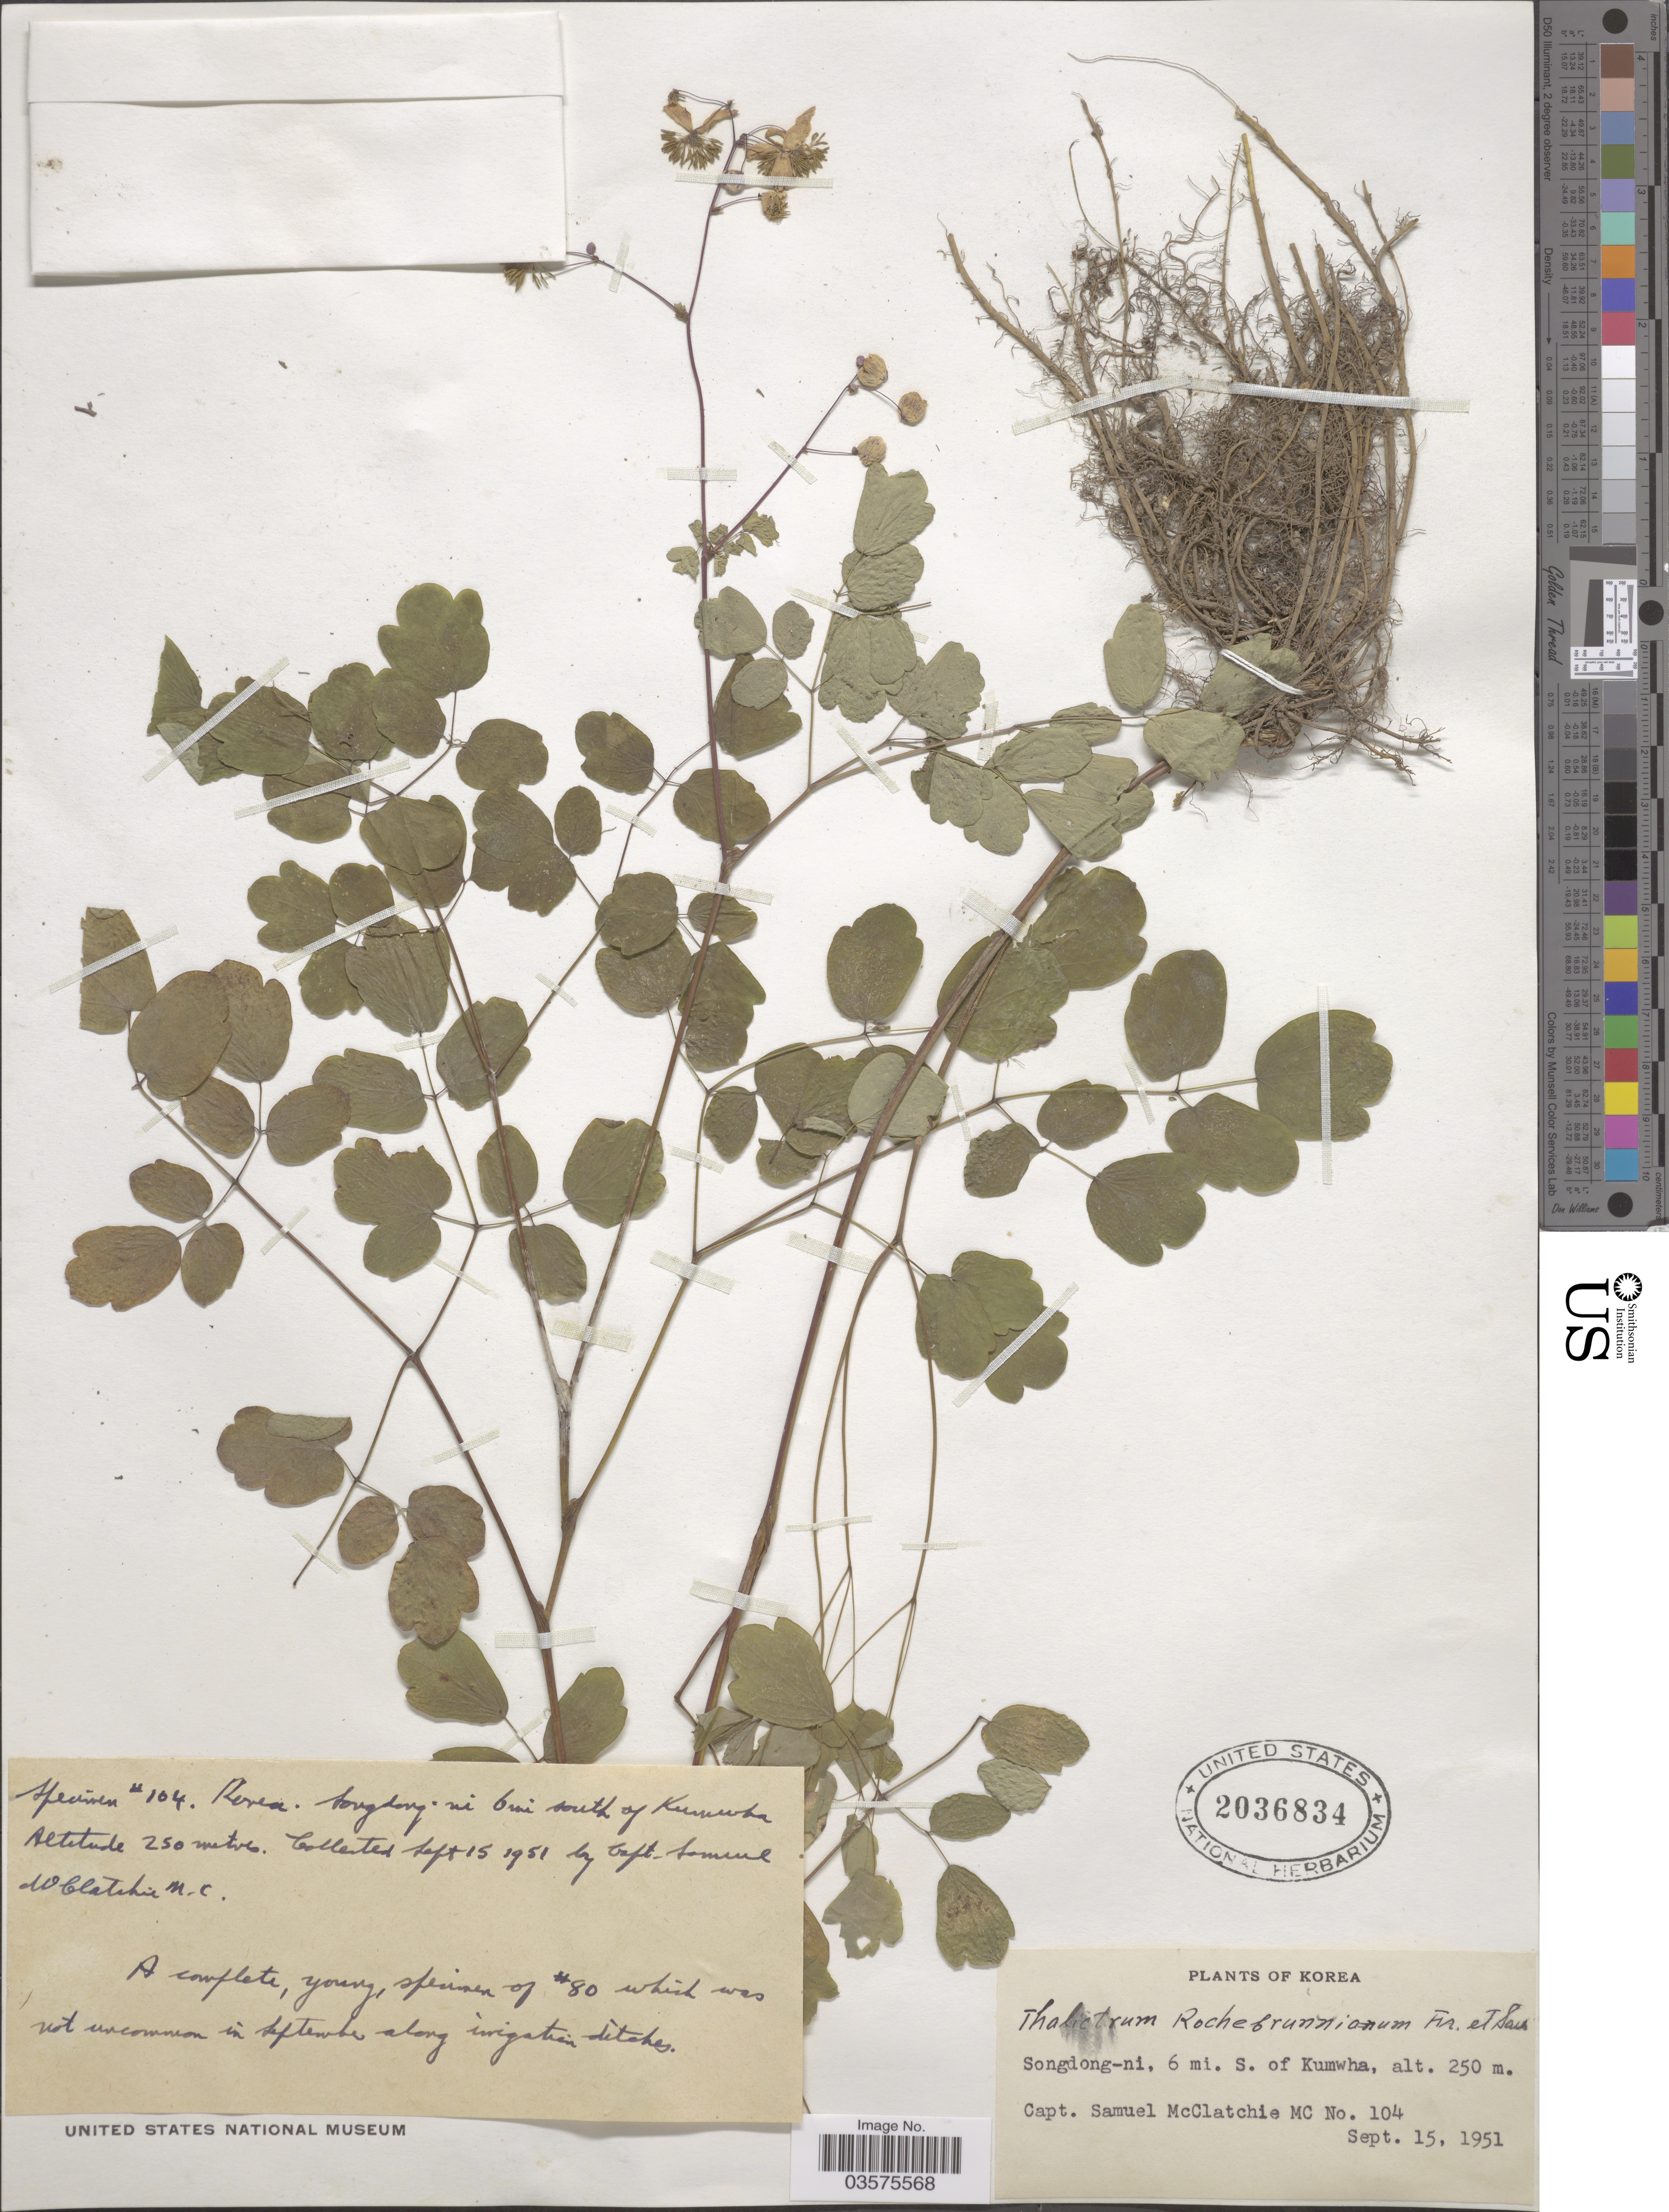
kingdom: Plantae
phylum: Tracheophyta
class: Magnoliopsida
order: Ranunculales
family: Ranunculaceae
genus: Thalictrum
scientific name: Thalictrum rochebrunnianum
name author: Franch. & Sav.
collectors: S. McClatchie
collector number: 104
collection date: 1951-09-15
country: North Korea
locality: Songdong-ni, 6 mi. S. of Kumwha.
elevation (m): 250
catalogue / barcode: US 2036834